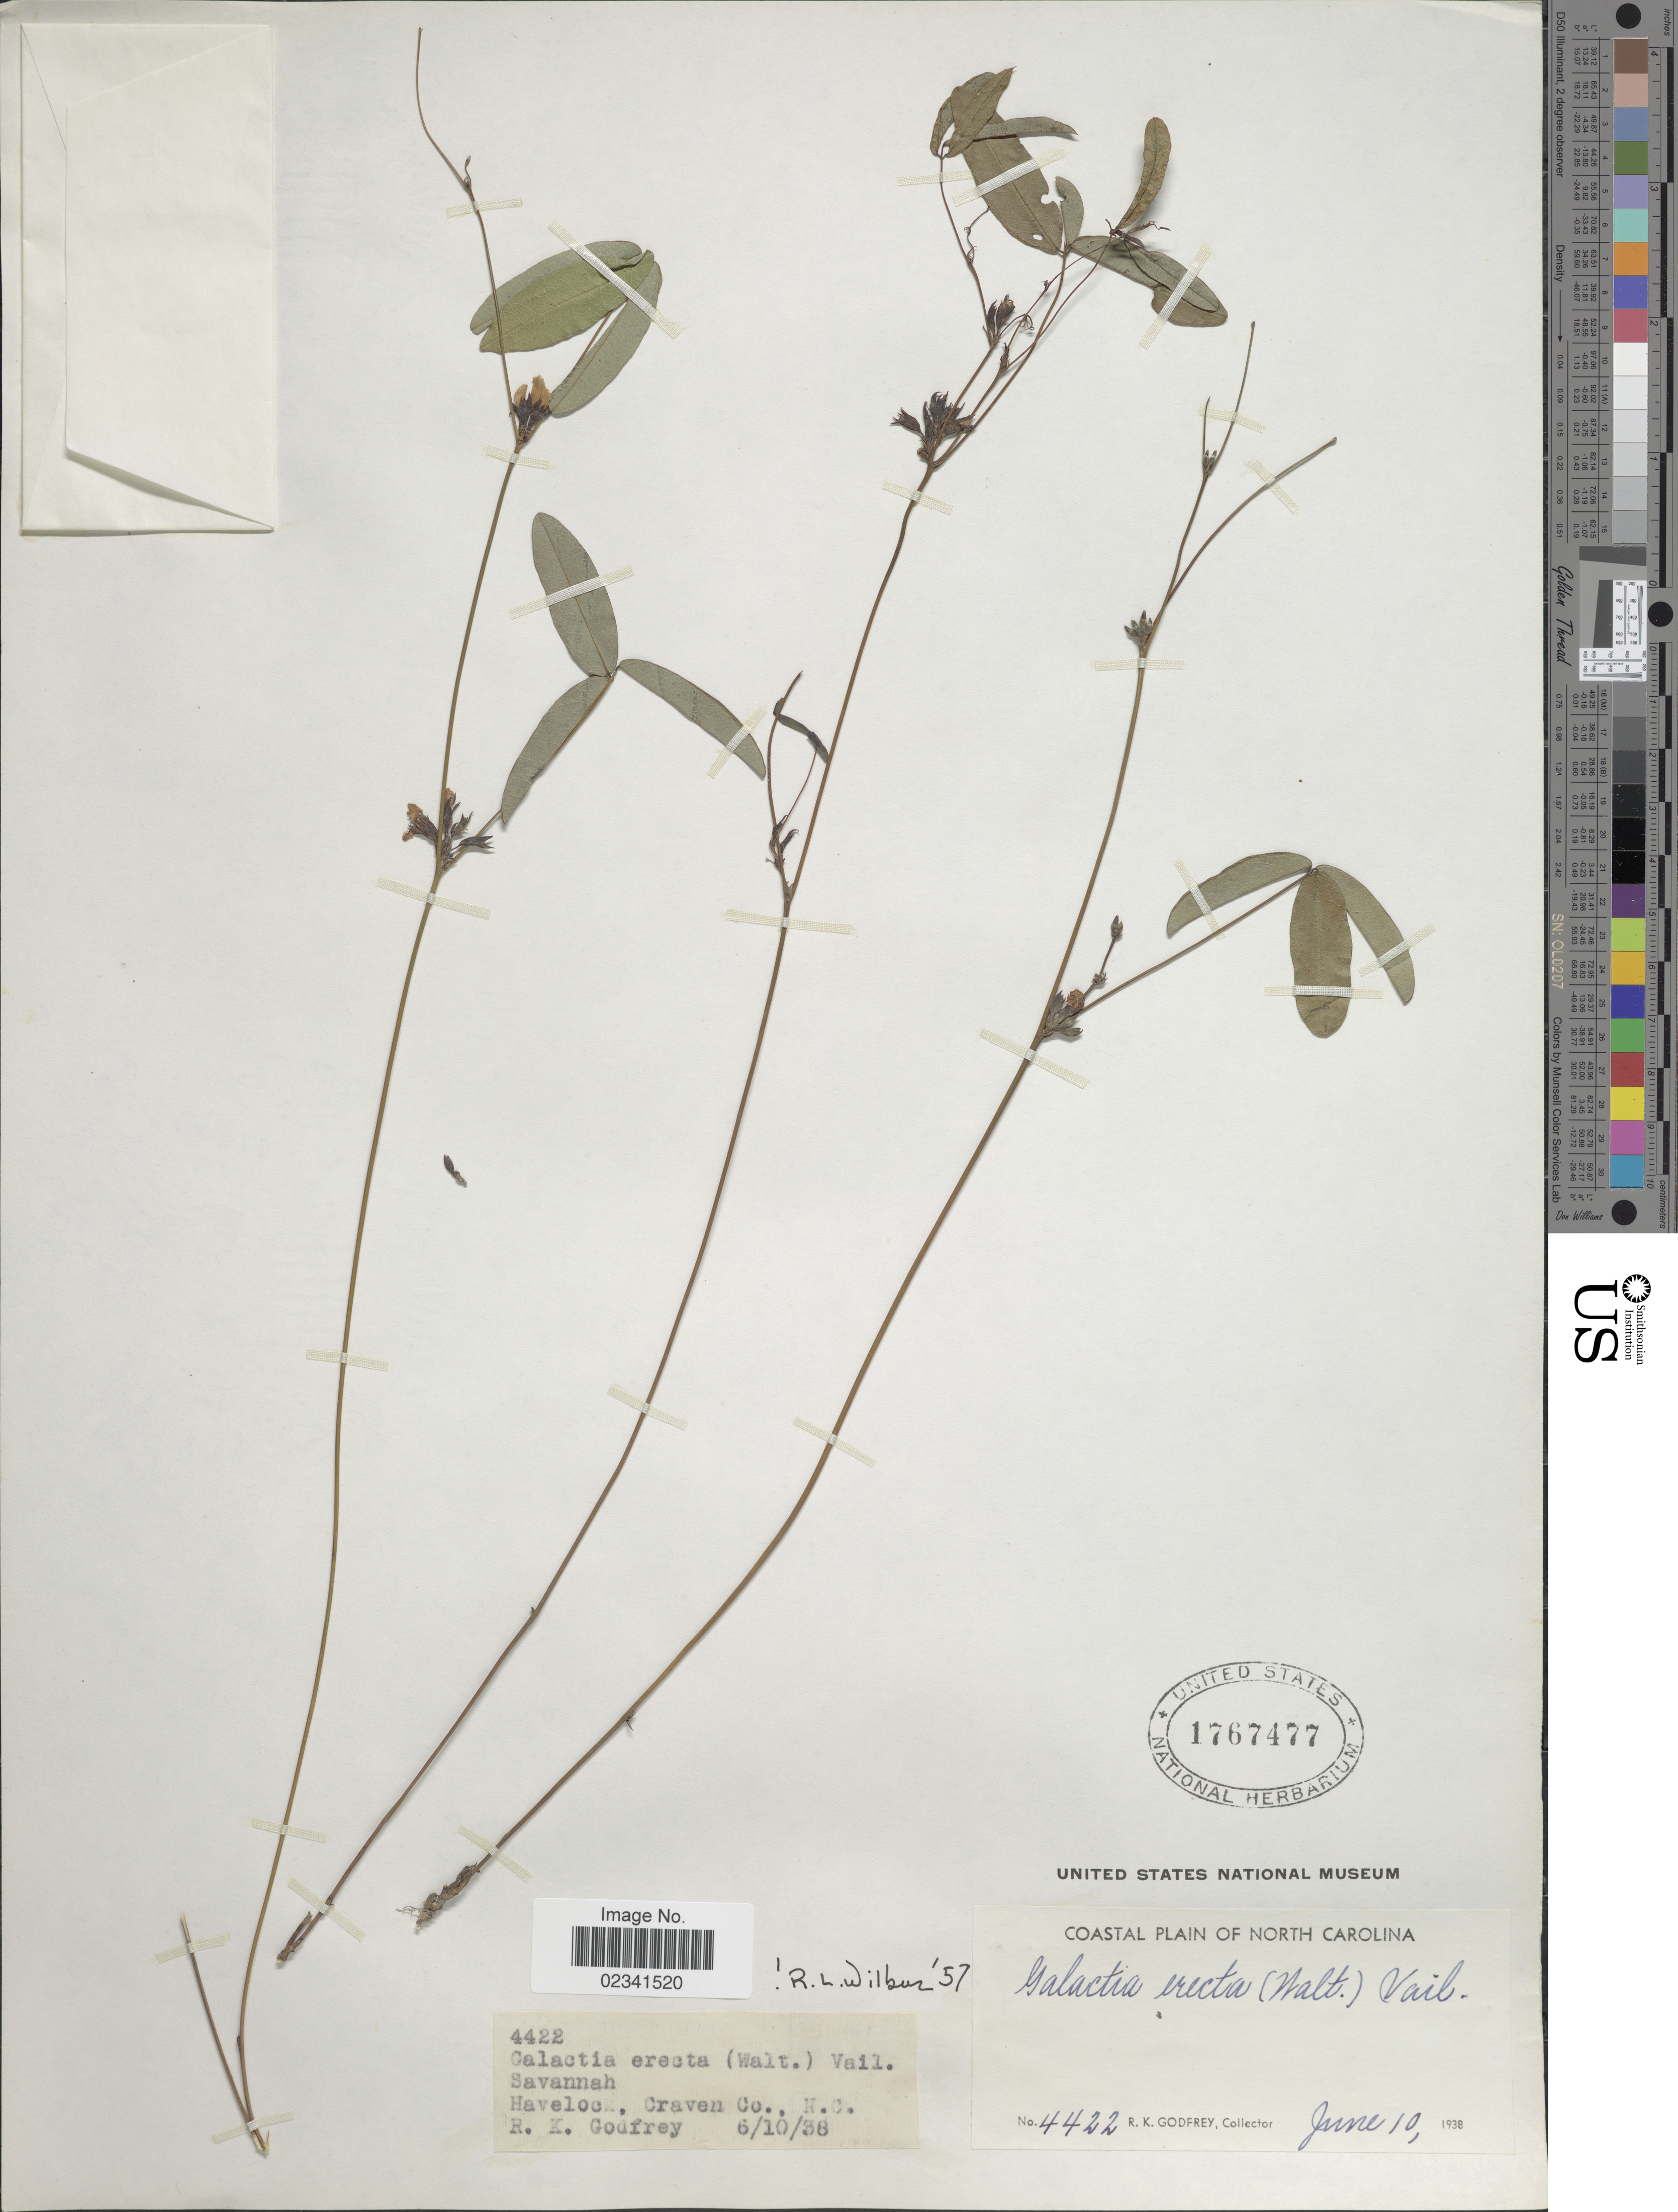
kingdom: Plantae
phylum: Tracheophyta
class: Magnoliopsida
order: Fabales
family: Fabaceae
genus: Galactia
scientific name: Galactia erecta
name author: (Walter) Vail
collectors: R. K. Godfrey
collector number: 4422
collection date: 1938-06-10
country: United States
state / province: North Carolina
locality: Coastal Plain of North Carolina, Havelock, Craven Co., N.C.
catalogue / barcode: US 1767477